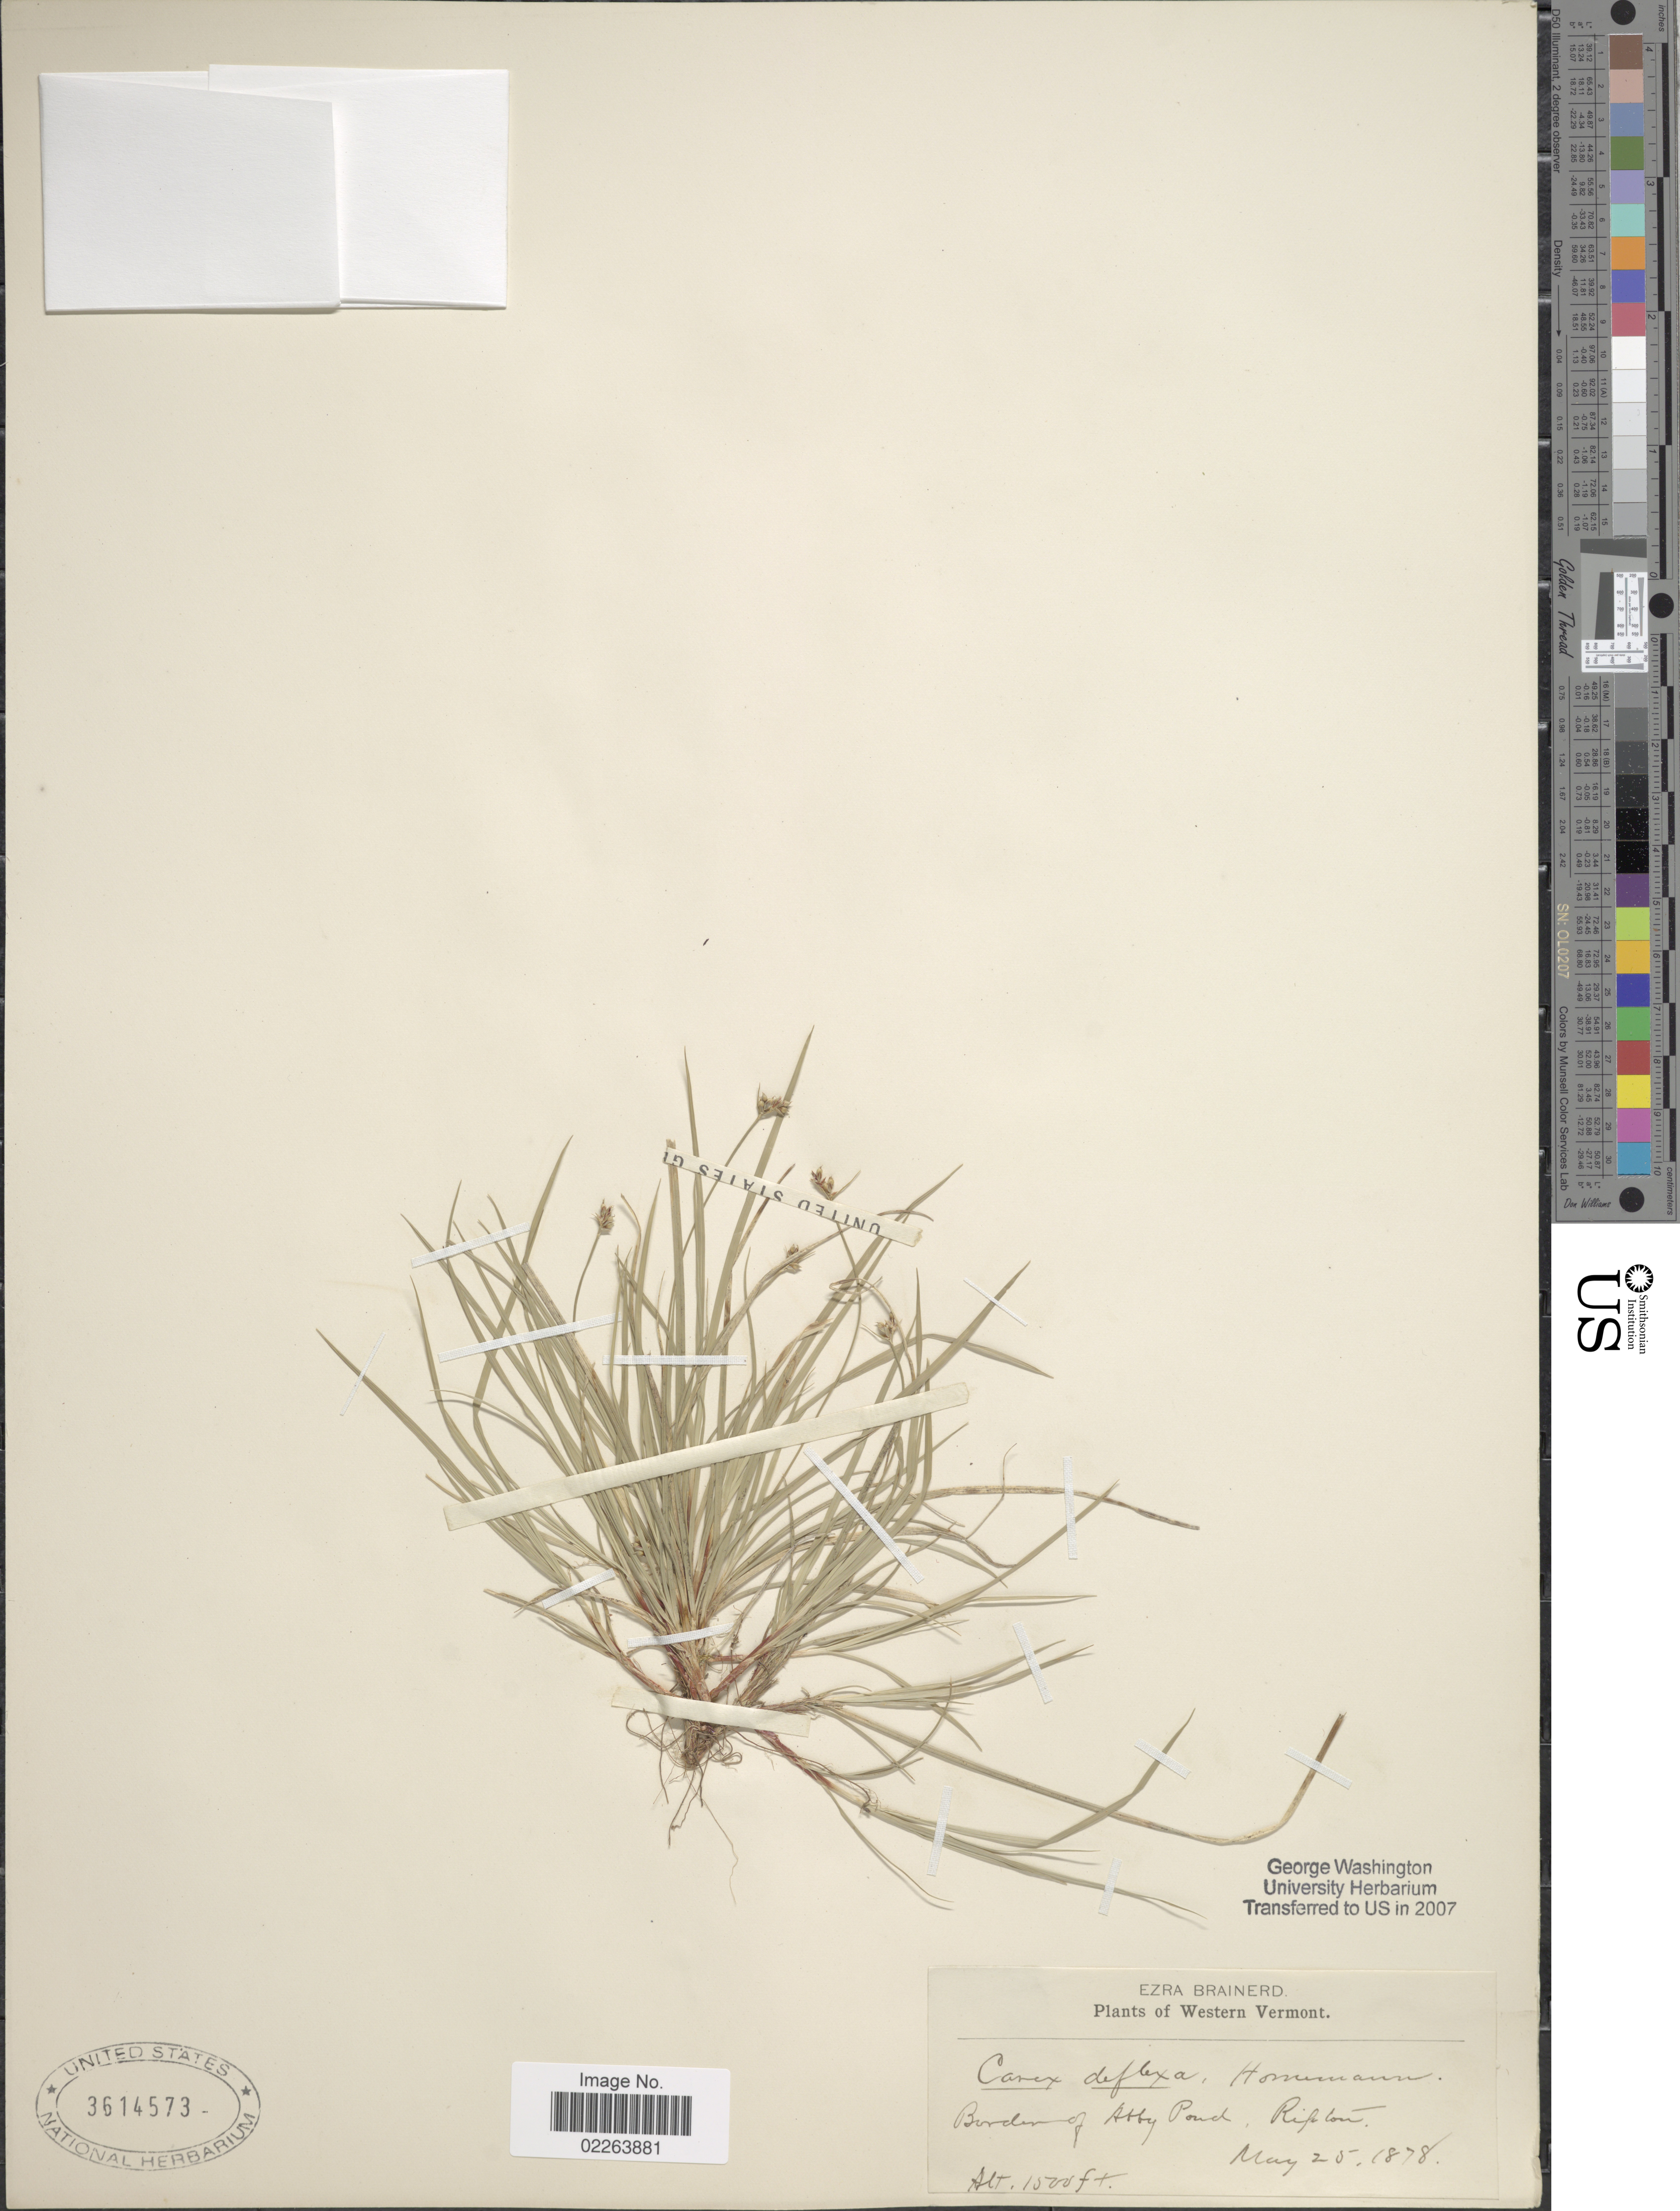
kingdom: Plantae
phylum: Tracheophyta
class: Liliopsida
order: Poales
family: Cyperaceae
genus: Carex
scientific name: Carex deflexa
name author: Hornem.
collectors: E. Brainerd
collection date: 1878-05-25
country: United States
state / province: Vermont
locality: Western Vermont, Border of Abbey Pond, Ripton.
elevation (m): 457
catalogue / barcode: US 3614573